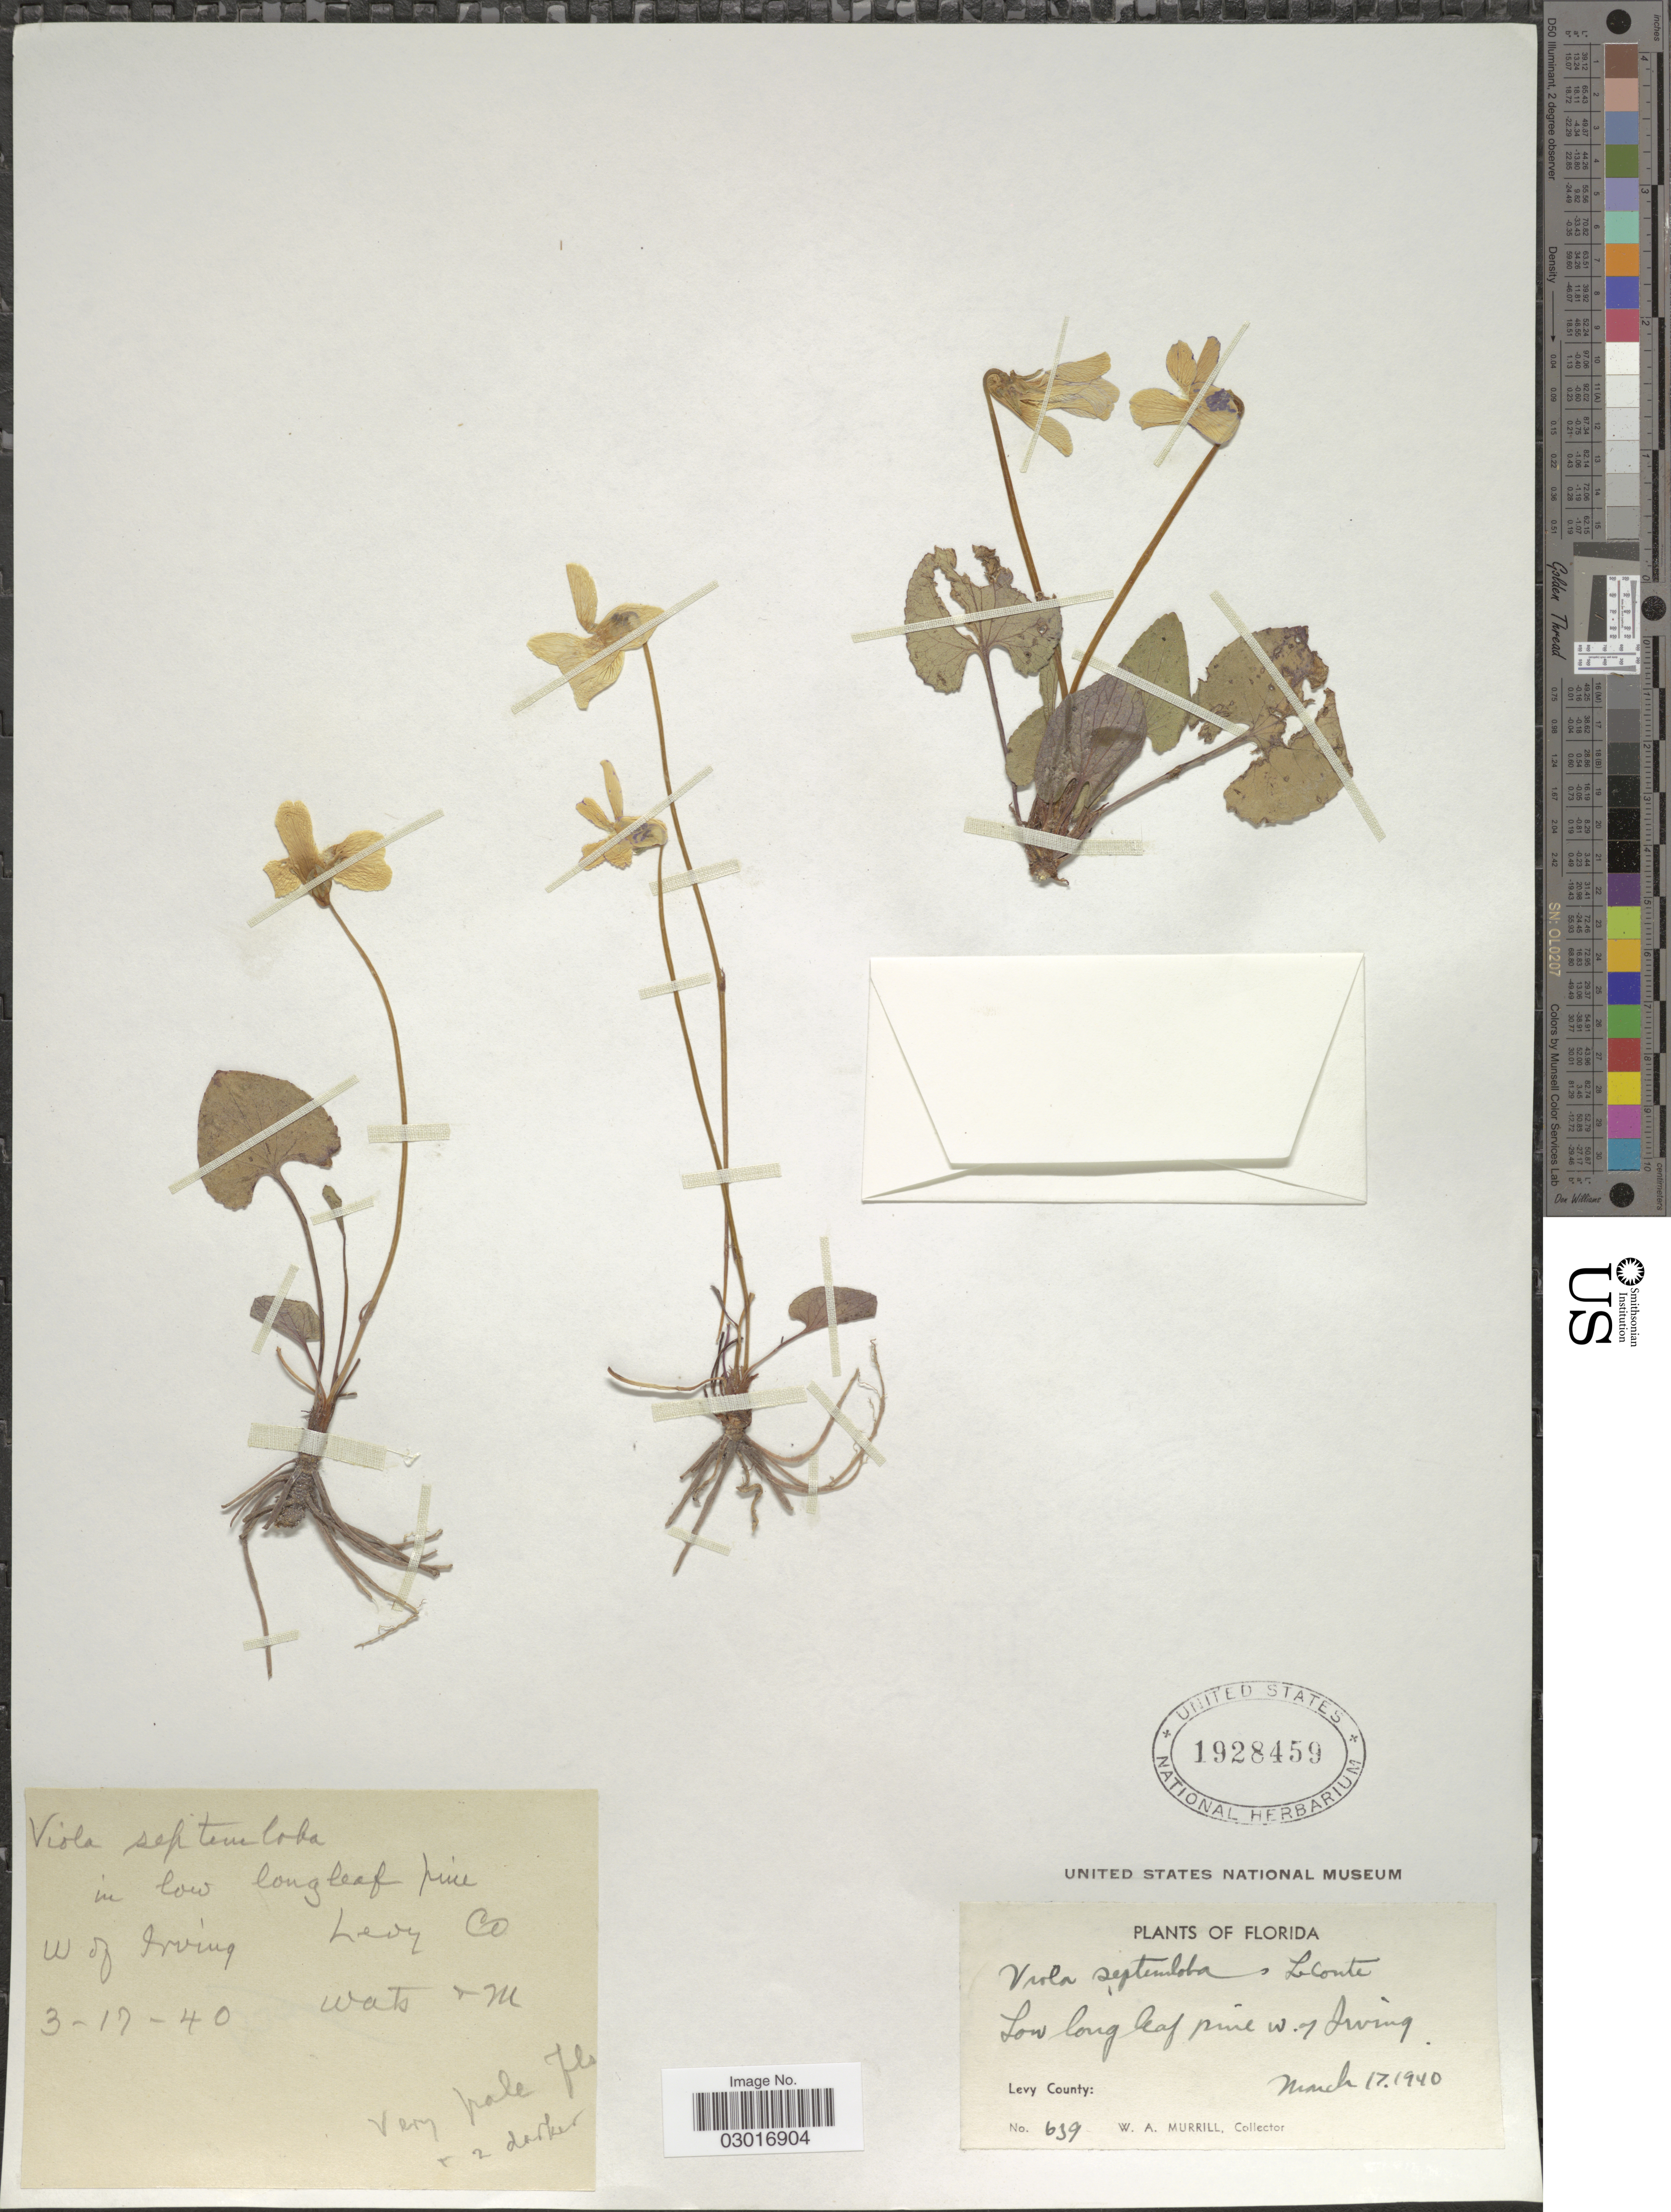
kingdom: Plantae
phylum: Tracheophyta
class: Magnoliopsida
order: Malpighiales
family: Violaceae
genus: Viola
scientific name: Viola septemloba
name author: LeConte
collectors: W. A. Murrill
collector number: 639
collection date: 1940-03-17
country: United States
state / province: Florida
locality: Low long leaf pine w. of Swing, Levy County.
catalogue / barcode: US 1928459